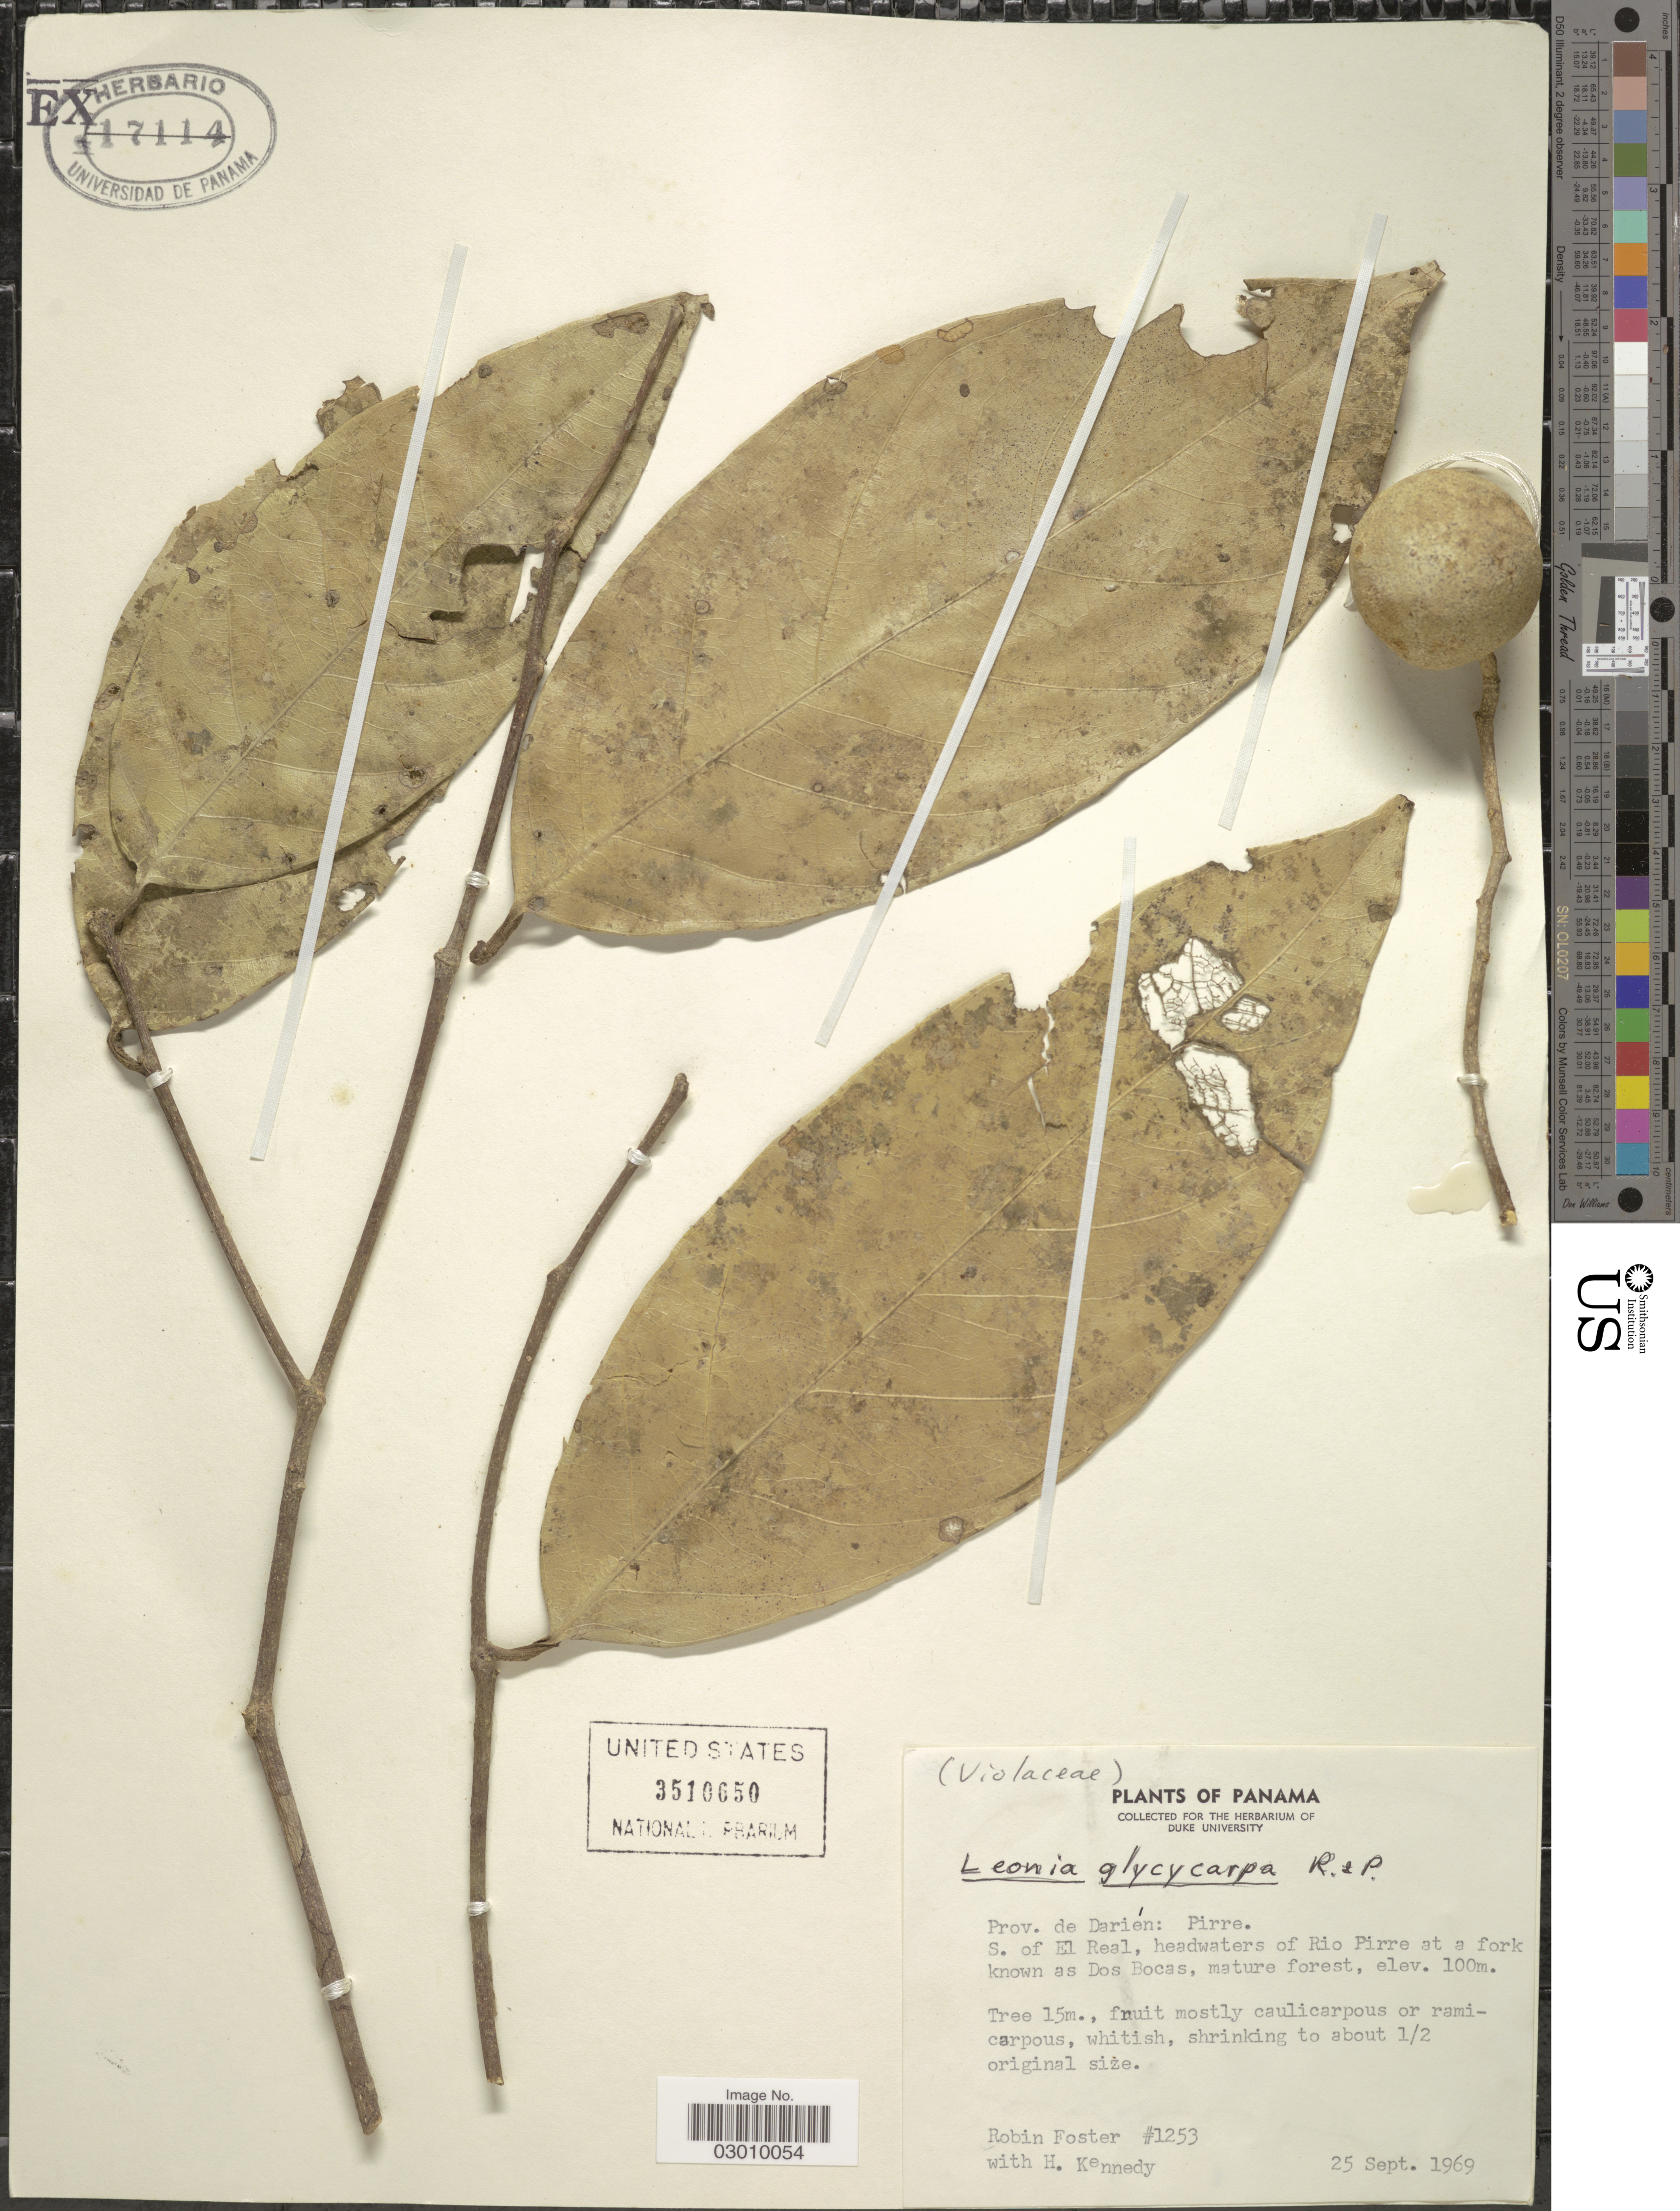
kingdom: Plantae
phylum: Tracheophyta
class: Magnoliopsida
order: Malpighiales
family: Violaceae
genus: Leonia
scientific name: Leonia glycycarpa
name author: Ruiz & Pav.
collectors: R. B. Foster & H. Kennedy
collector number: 1253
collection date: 1969-09-25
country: Panama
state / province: Darién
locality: Prov. de Darién: Pirre, S. of El Real, headwaters of Rio Pirre at a fork known as Dos Bocas, mature forest.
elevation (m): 100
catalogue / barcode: US 3510650